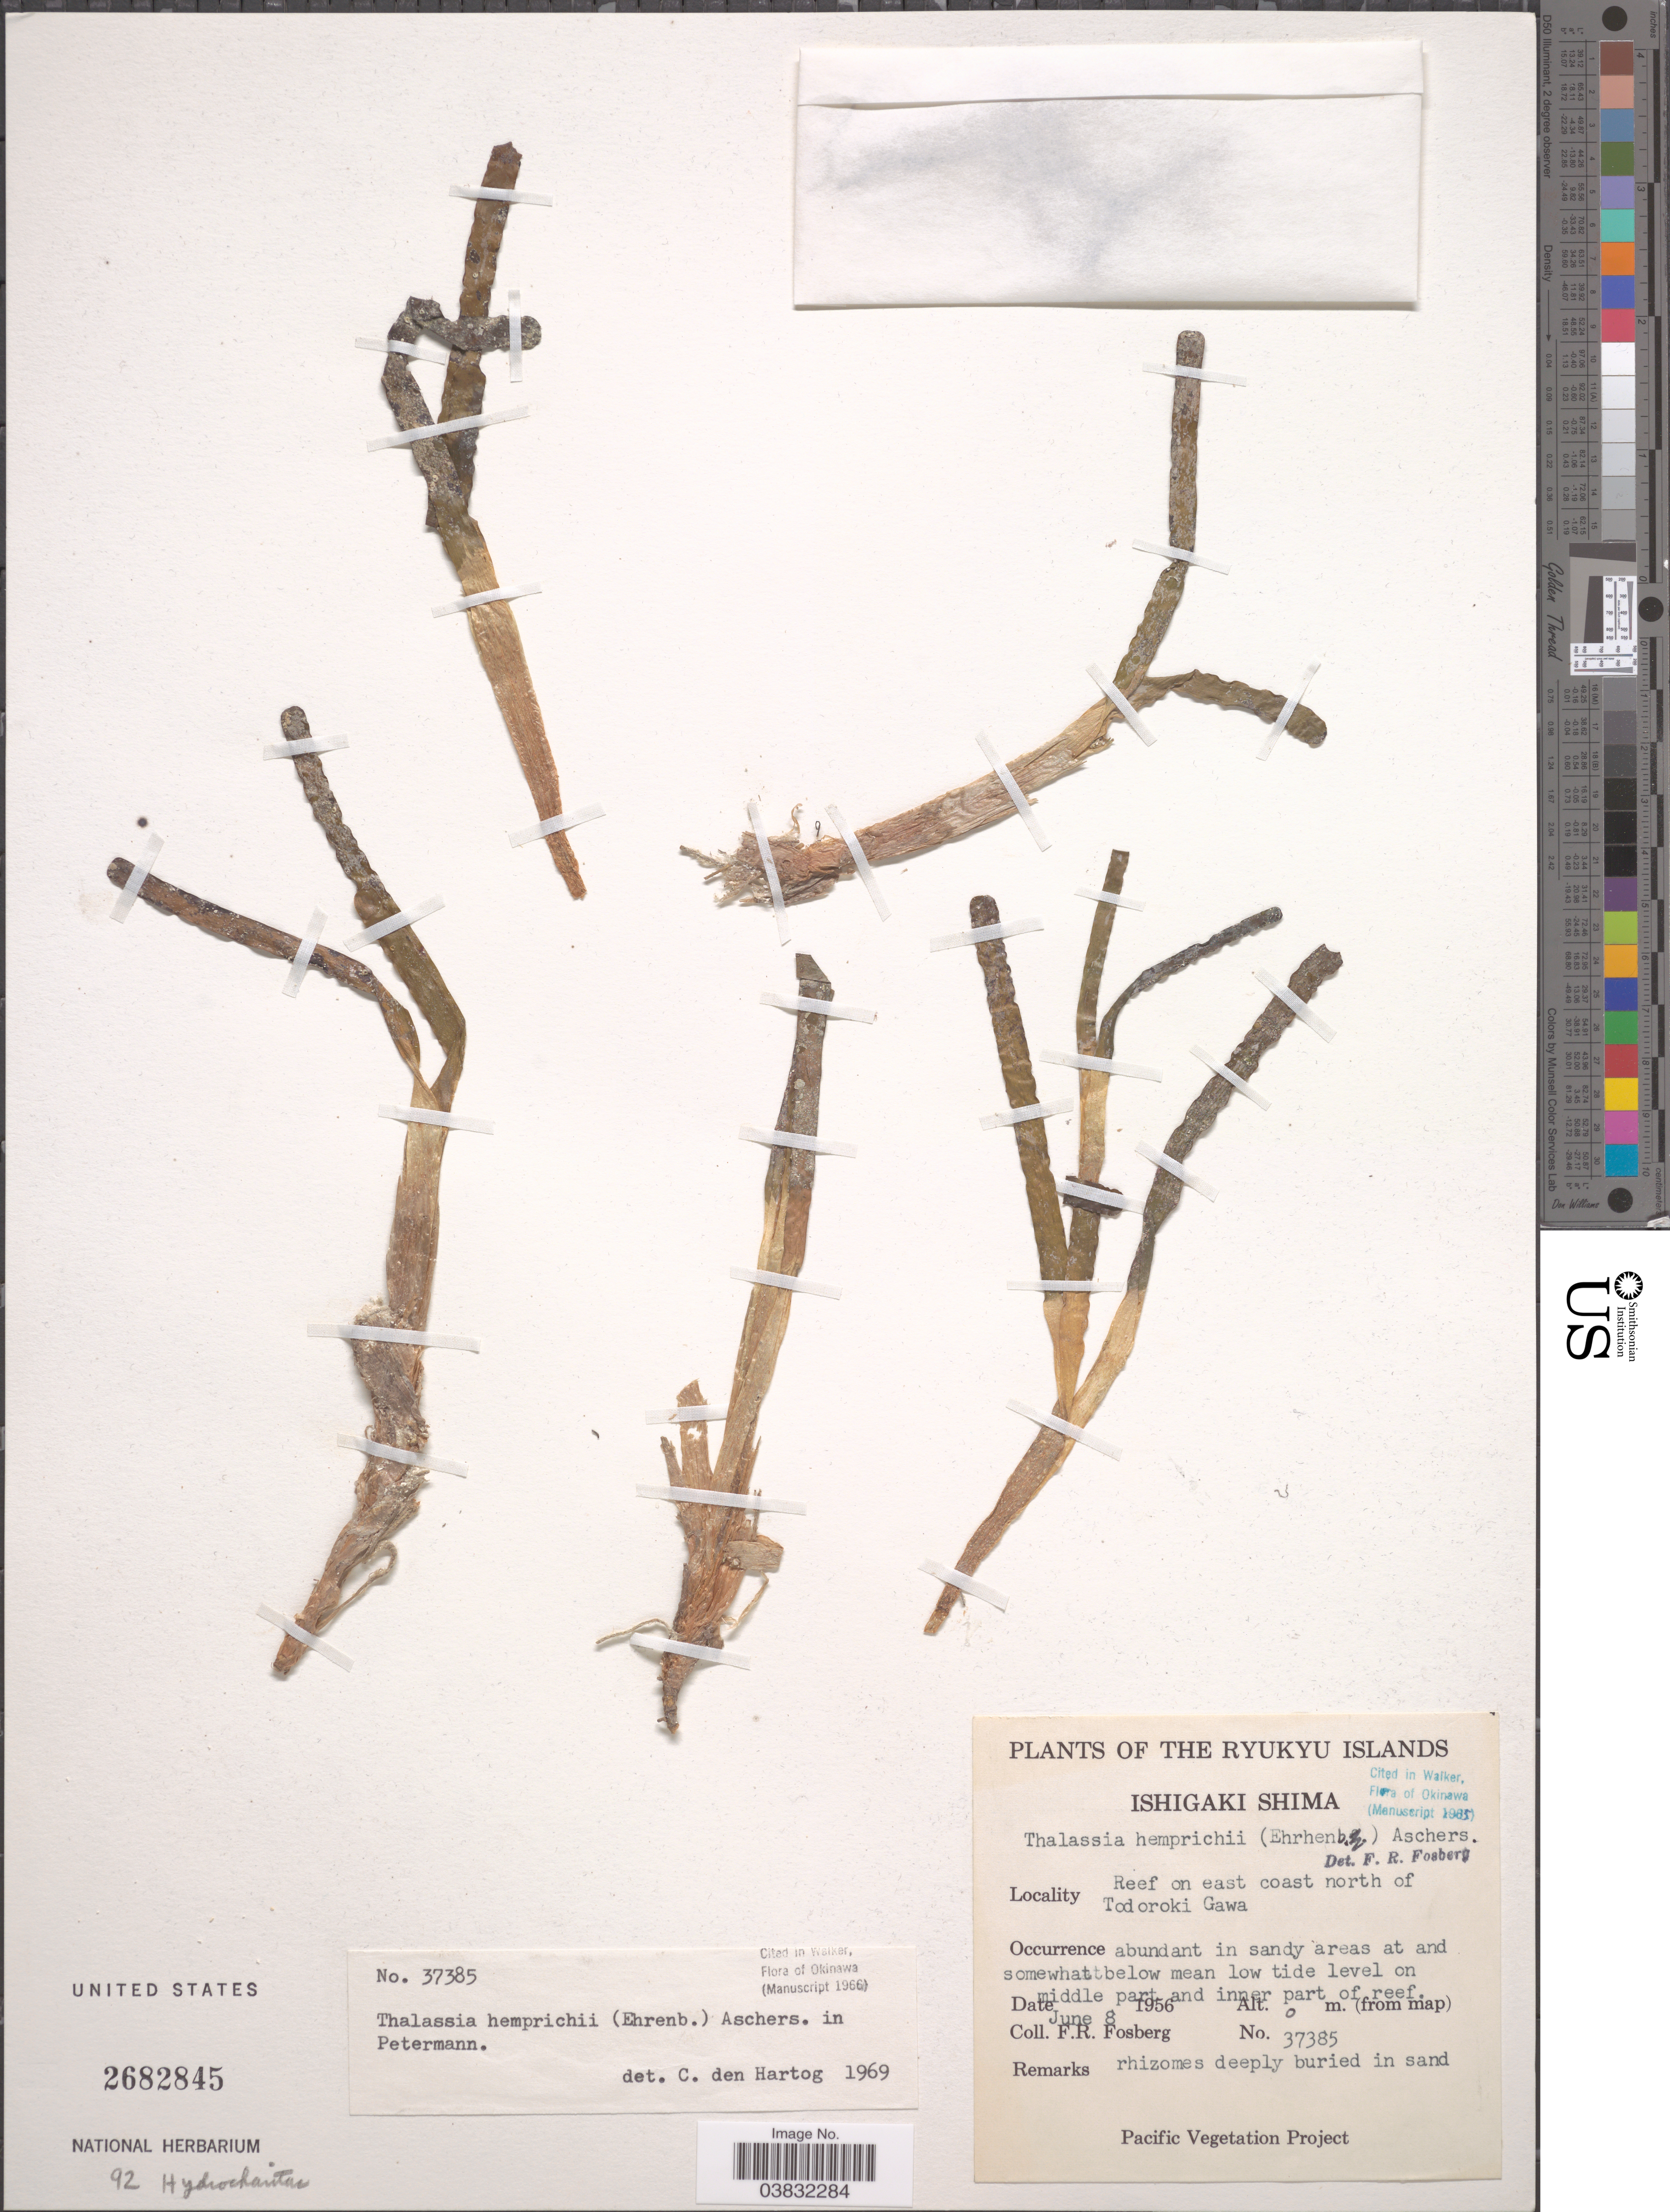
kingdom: Plantae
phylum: Tracheophyta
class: Liliopsida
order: Alismatales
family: Hydrocharitaceae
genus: Thalassia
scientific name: Thalassia hemprichii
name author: Asch.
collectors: F. R. Fosberg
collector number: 37385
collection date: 1956-06-08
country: Japan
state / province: Okinawa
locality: Ryukyu Islands. Ishigaki Shima. Reef on east coast north of Todoroki Gawa.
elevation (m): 0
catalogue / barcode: US 2682845